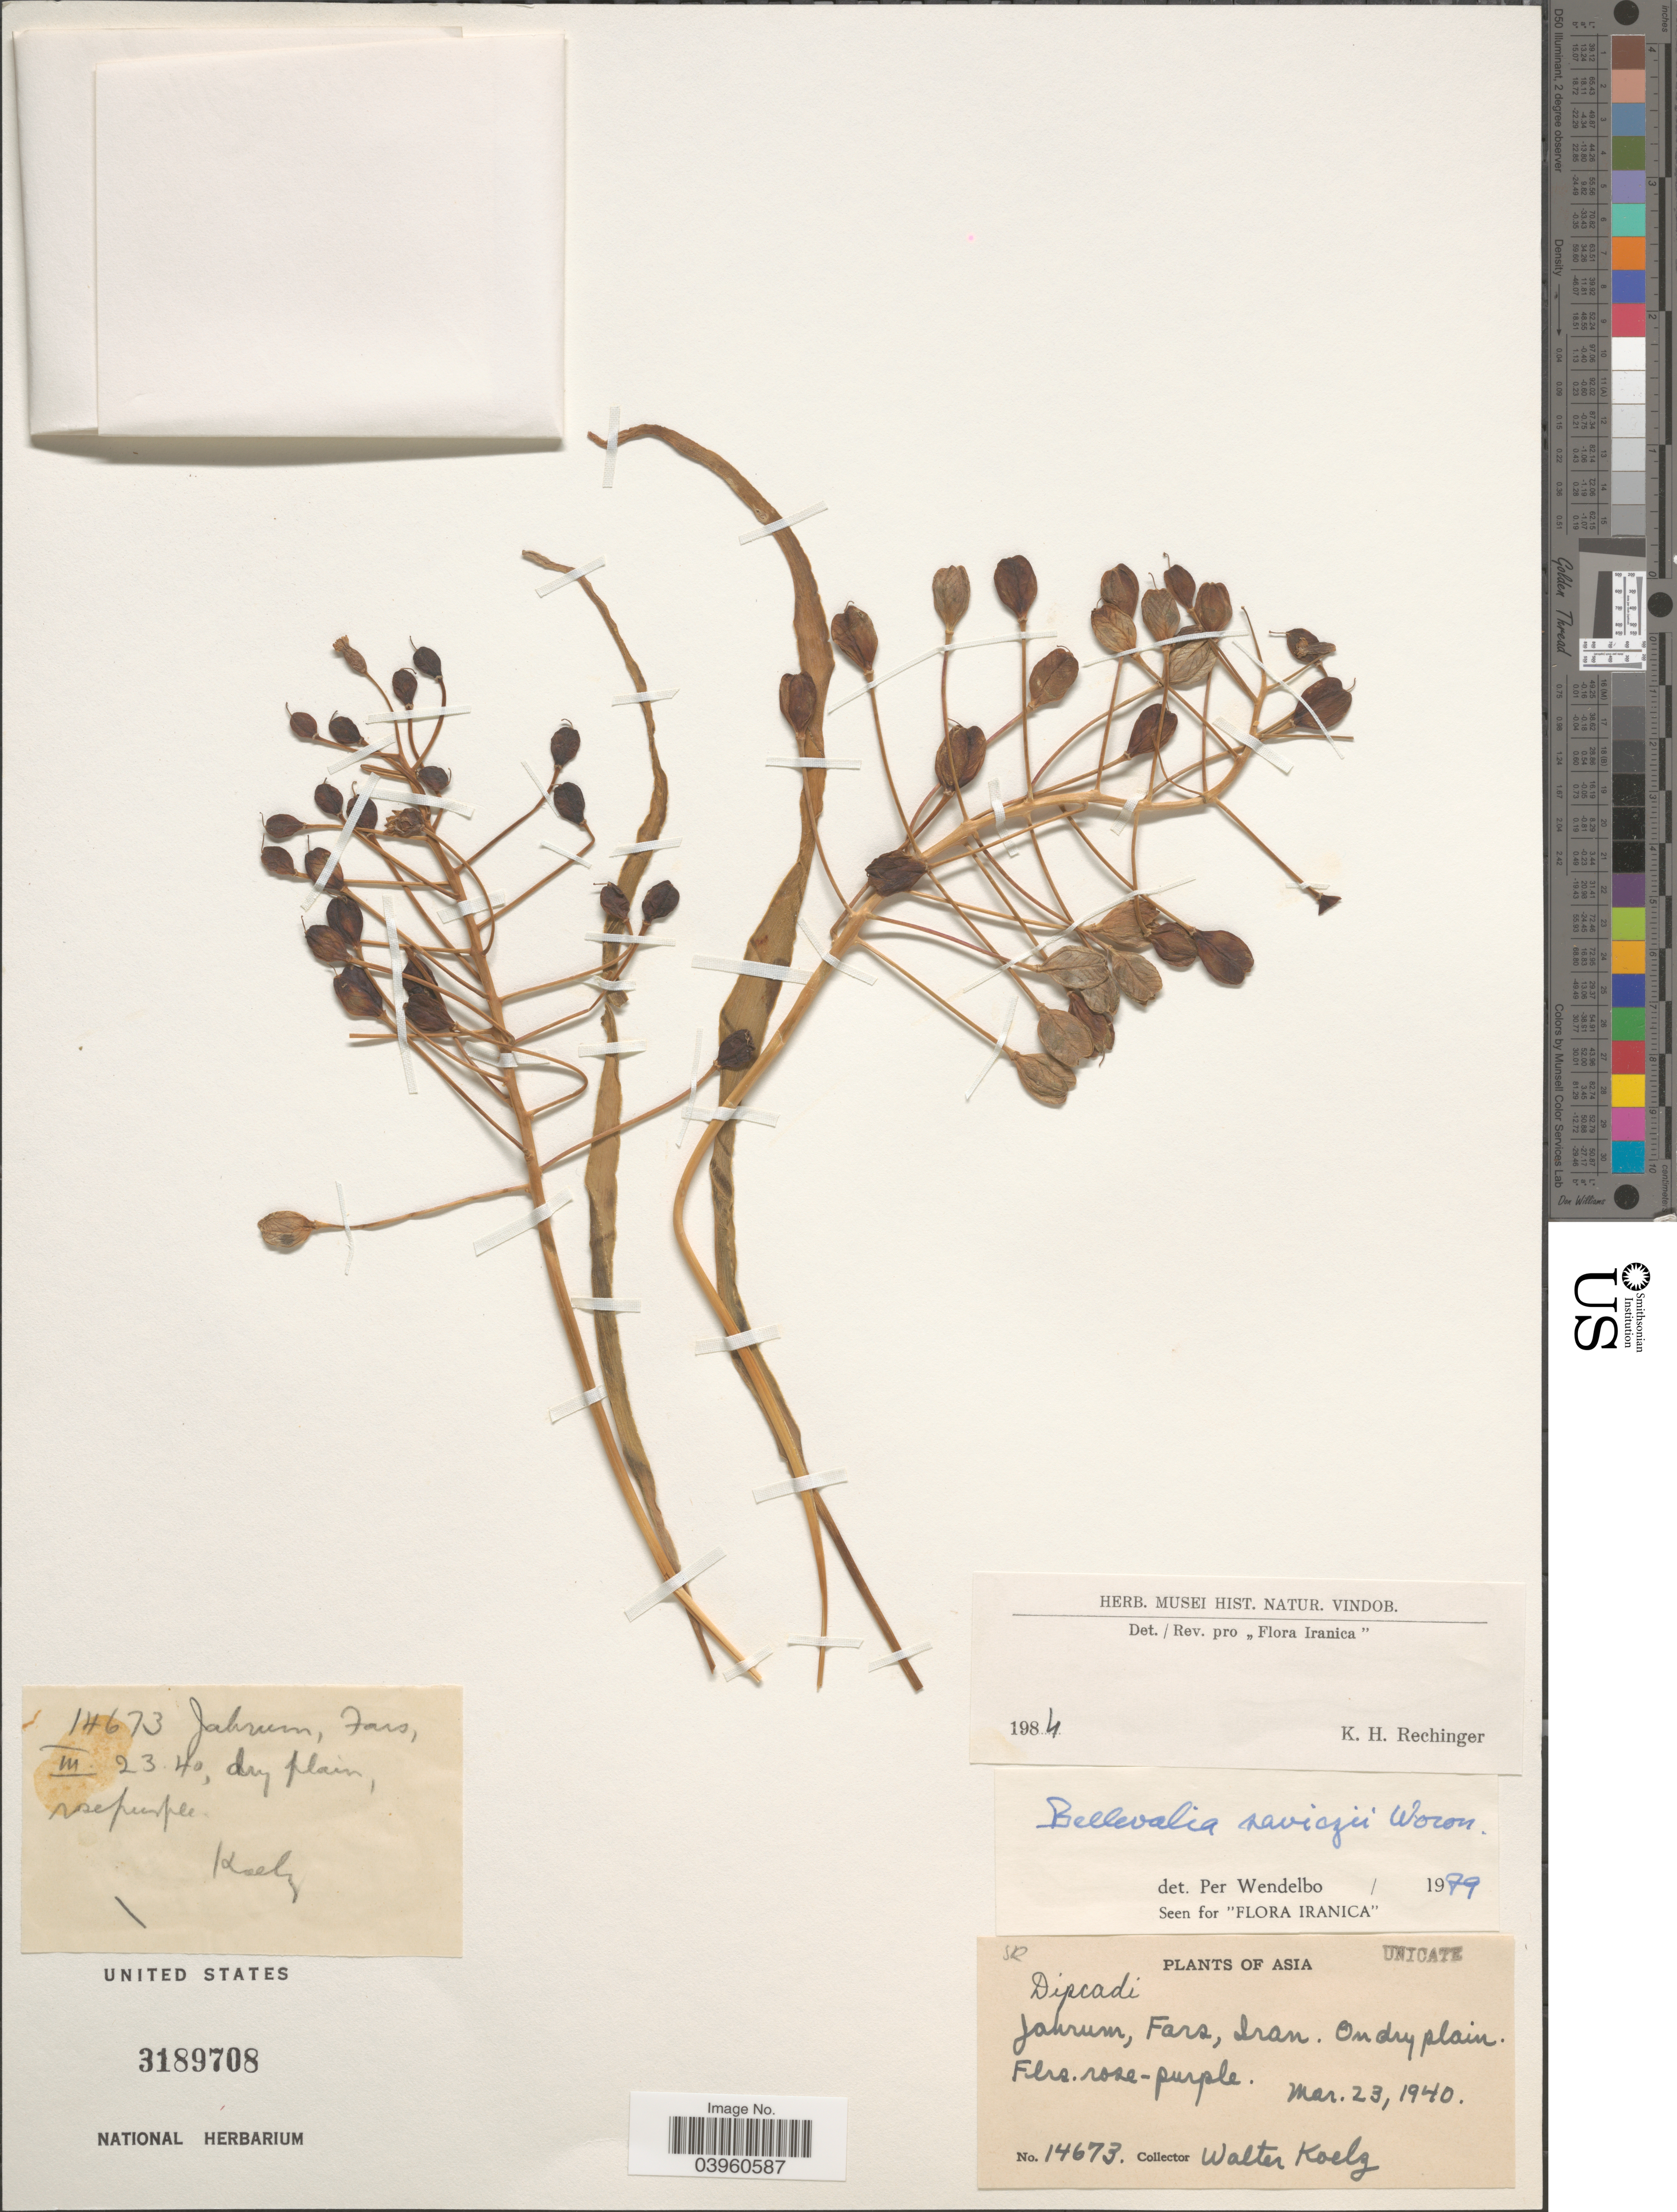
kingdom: Plantae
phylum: Tracheophyta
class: Liliopsida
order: Asparagales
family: Asparagaceae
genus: Bellevalia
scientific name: Bellevalia saviczii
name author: Woronow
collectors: W. N. Koelz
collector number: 14673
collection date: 1940-03-23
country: Iran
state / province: Fars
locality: Asia. Jahrum.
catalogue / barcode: US 3189708